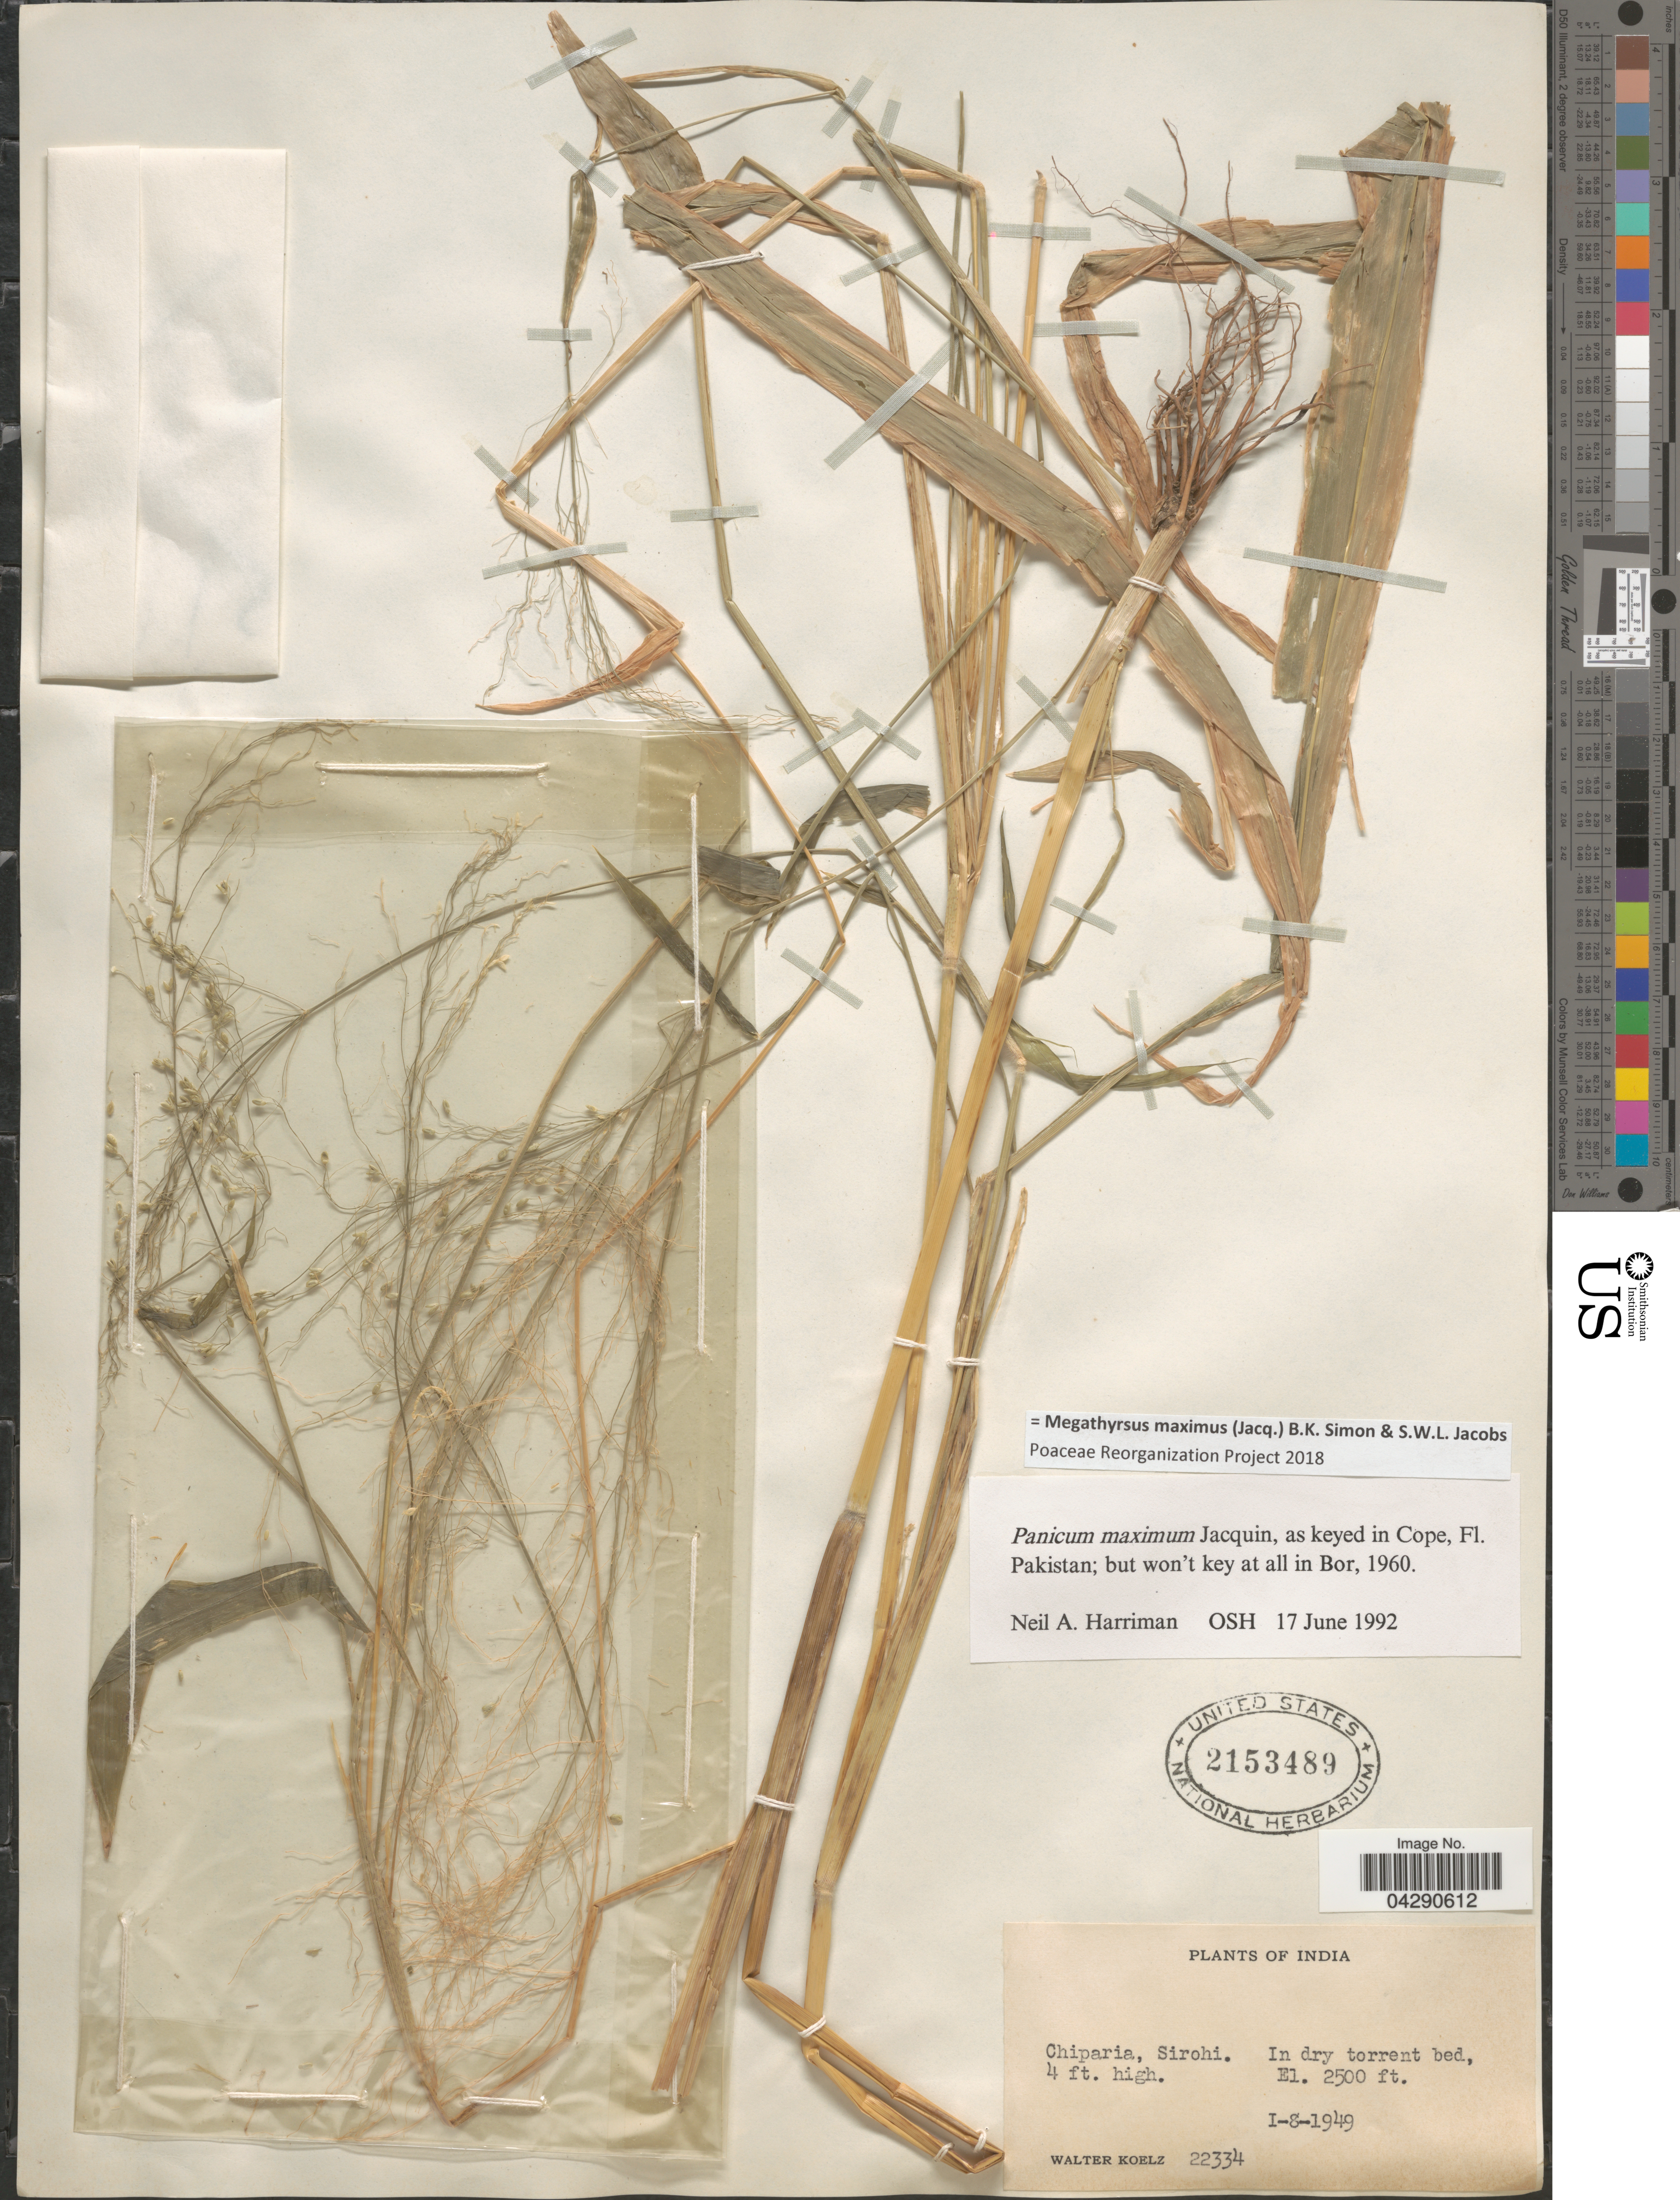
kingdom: Plantae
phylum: Tracheophyta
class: Liliopsida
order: Poales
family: Poaceae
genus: Megathyrsus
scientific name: Megathyrsus maximus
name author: (Jacq.) B.K. Simon & S.W.L. Jacobs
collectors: W. N. Koelz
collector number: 22334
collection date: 1949-01-08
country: India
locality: Chiparia, Sirohi.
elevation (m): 762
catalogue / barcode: US 2153489